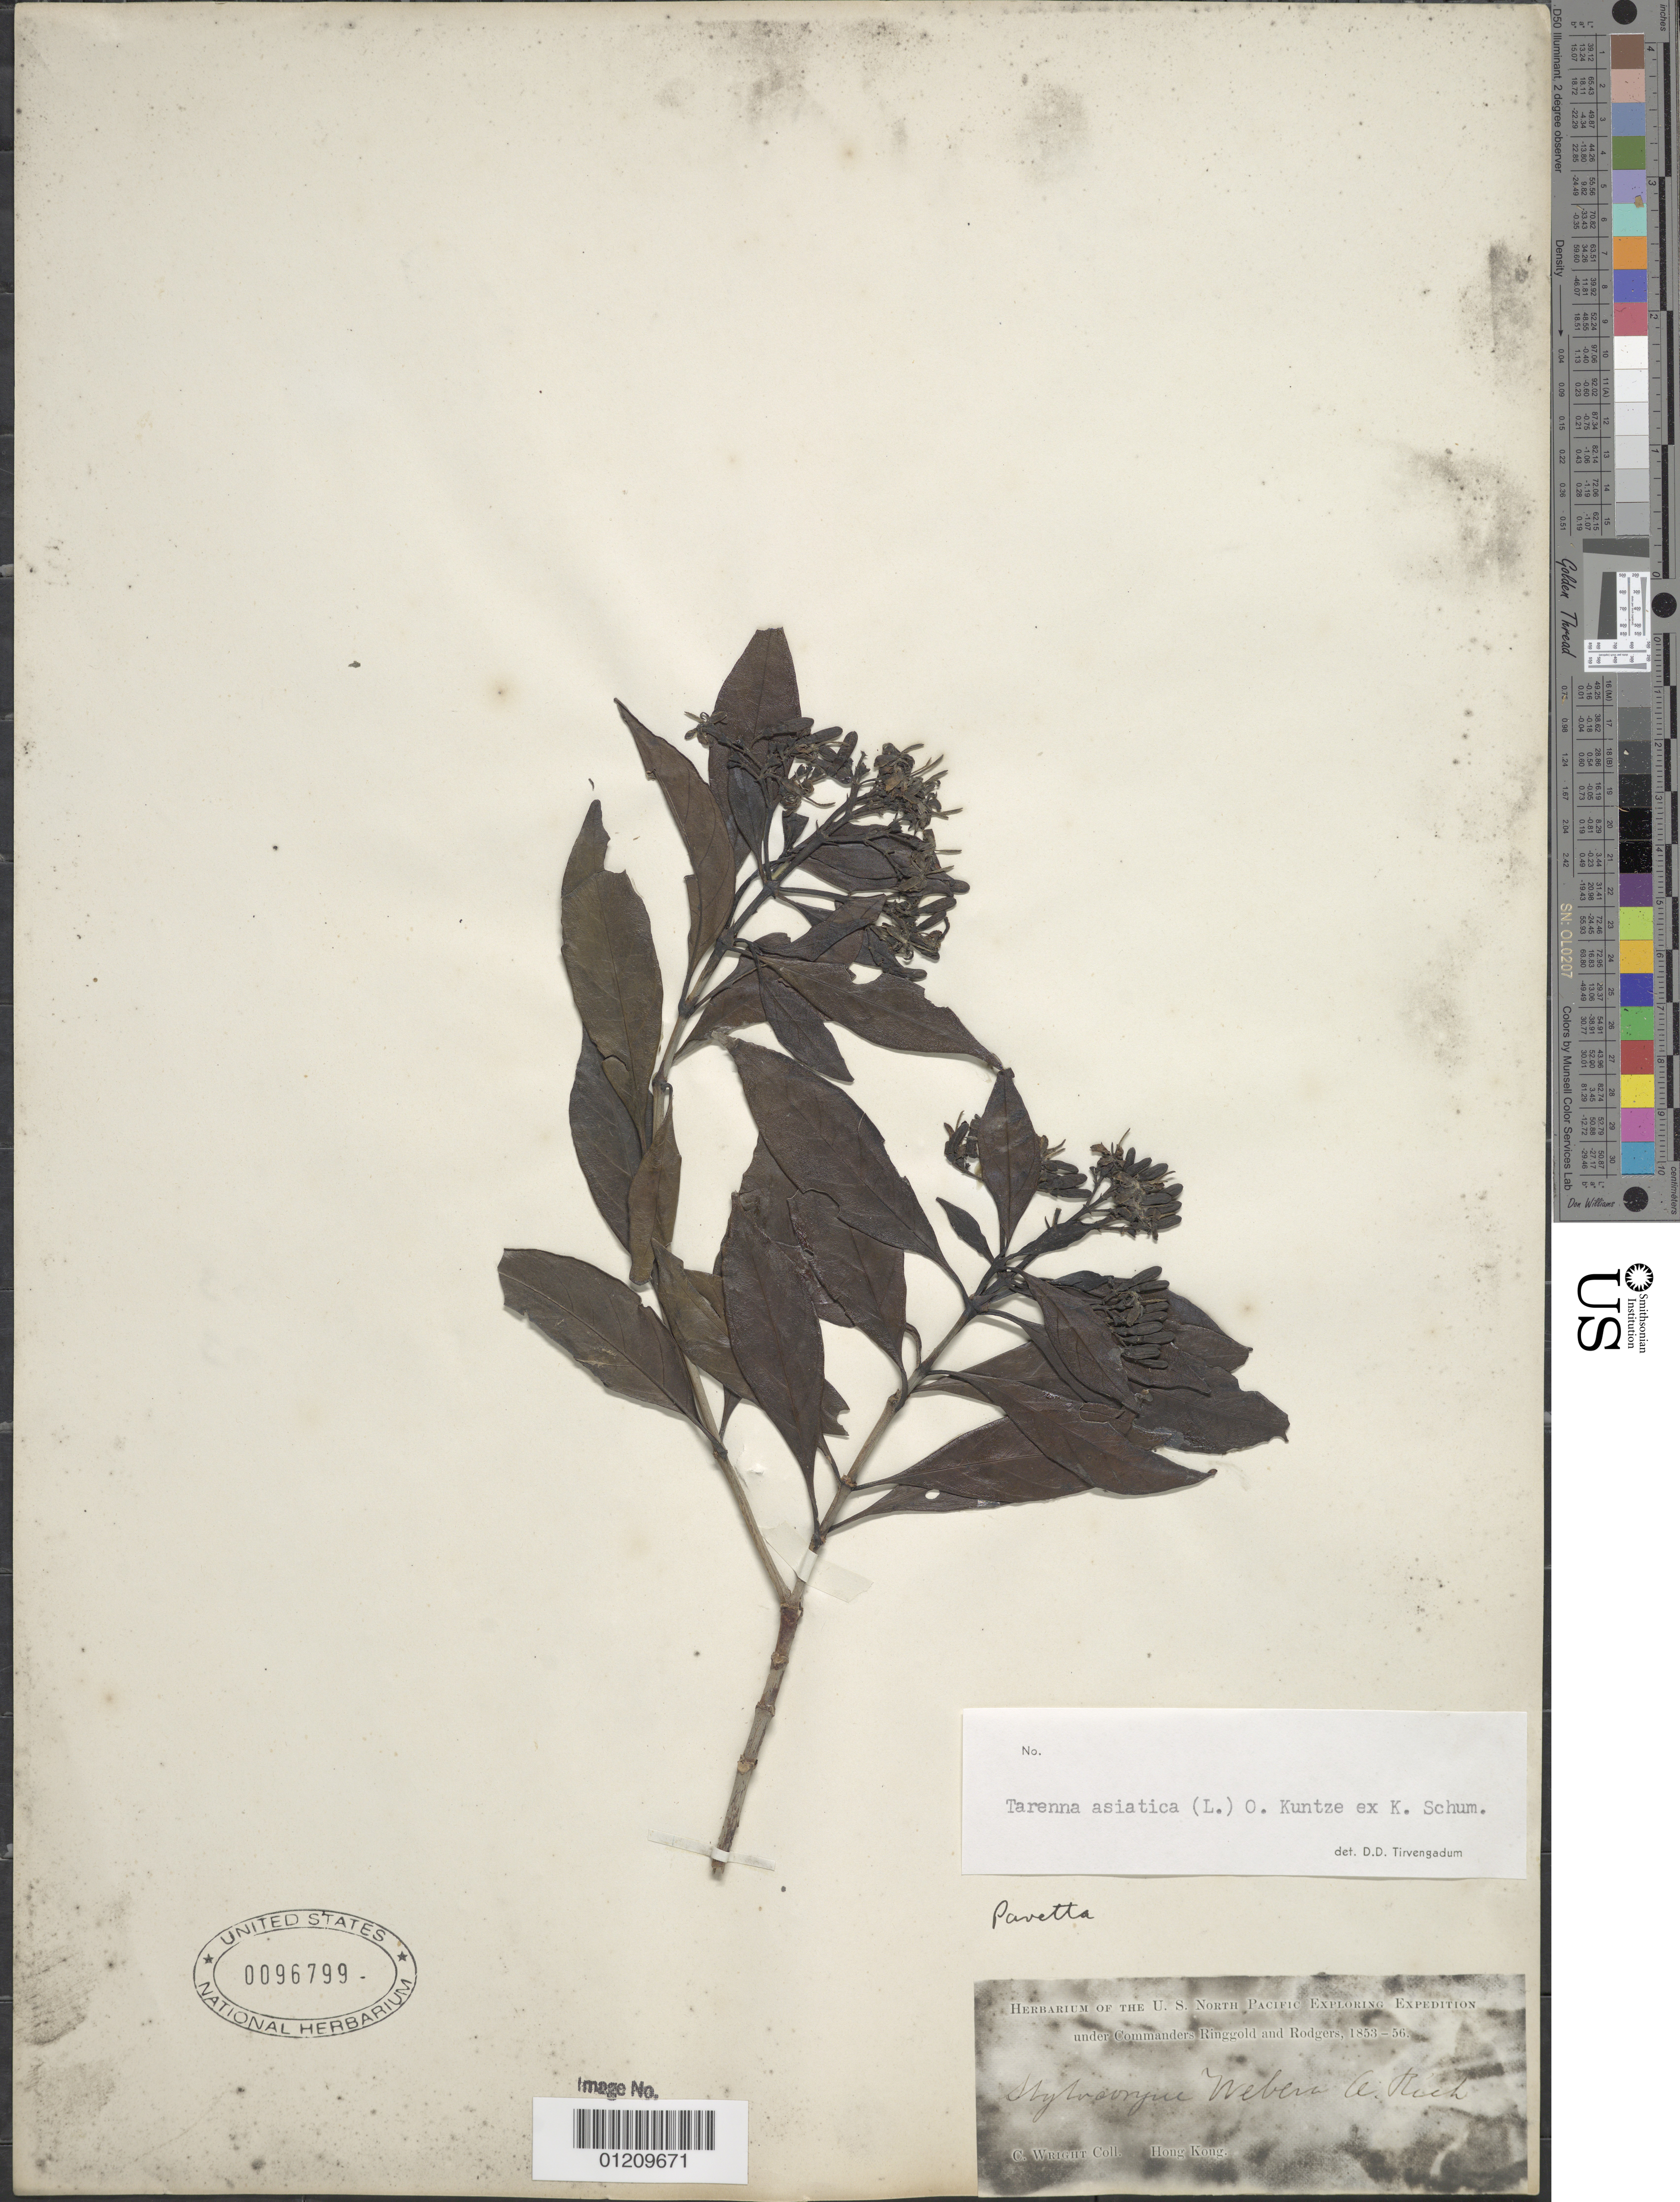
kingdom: Plantae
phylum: Tracheophyta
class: Magnoliopsida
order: Gentianales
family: Rubiaceae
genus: Tarenna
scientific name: Tarenna asiatica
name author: (L.) Kuntze ex K. Schum.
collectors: C. Wright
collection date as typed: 1853 to -- -- 1856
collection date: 1853/1856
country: China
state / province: Hong Kong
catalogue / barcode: US 96799